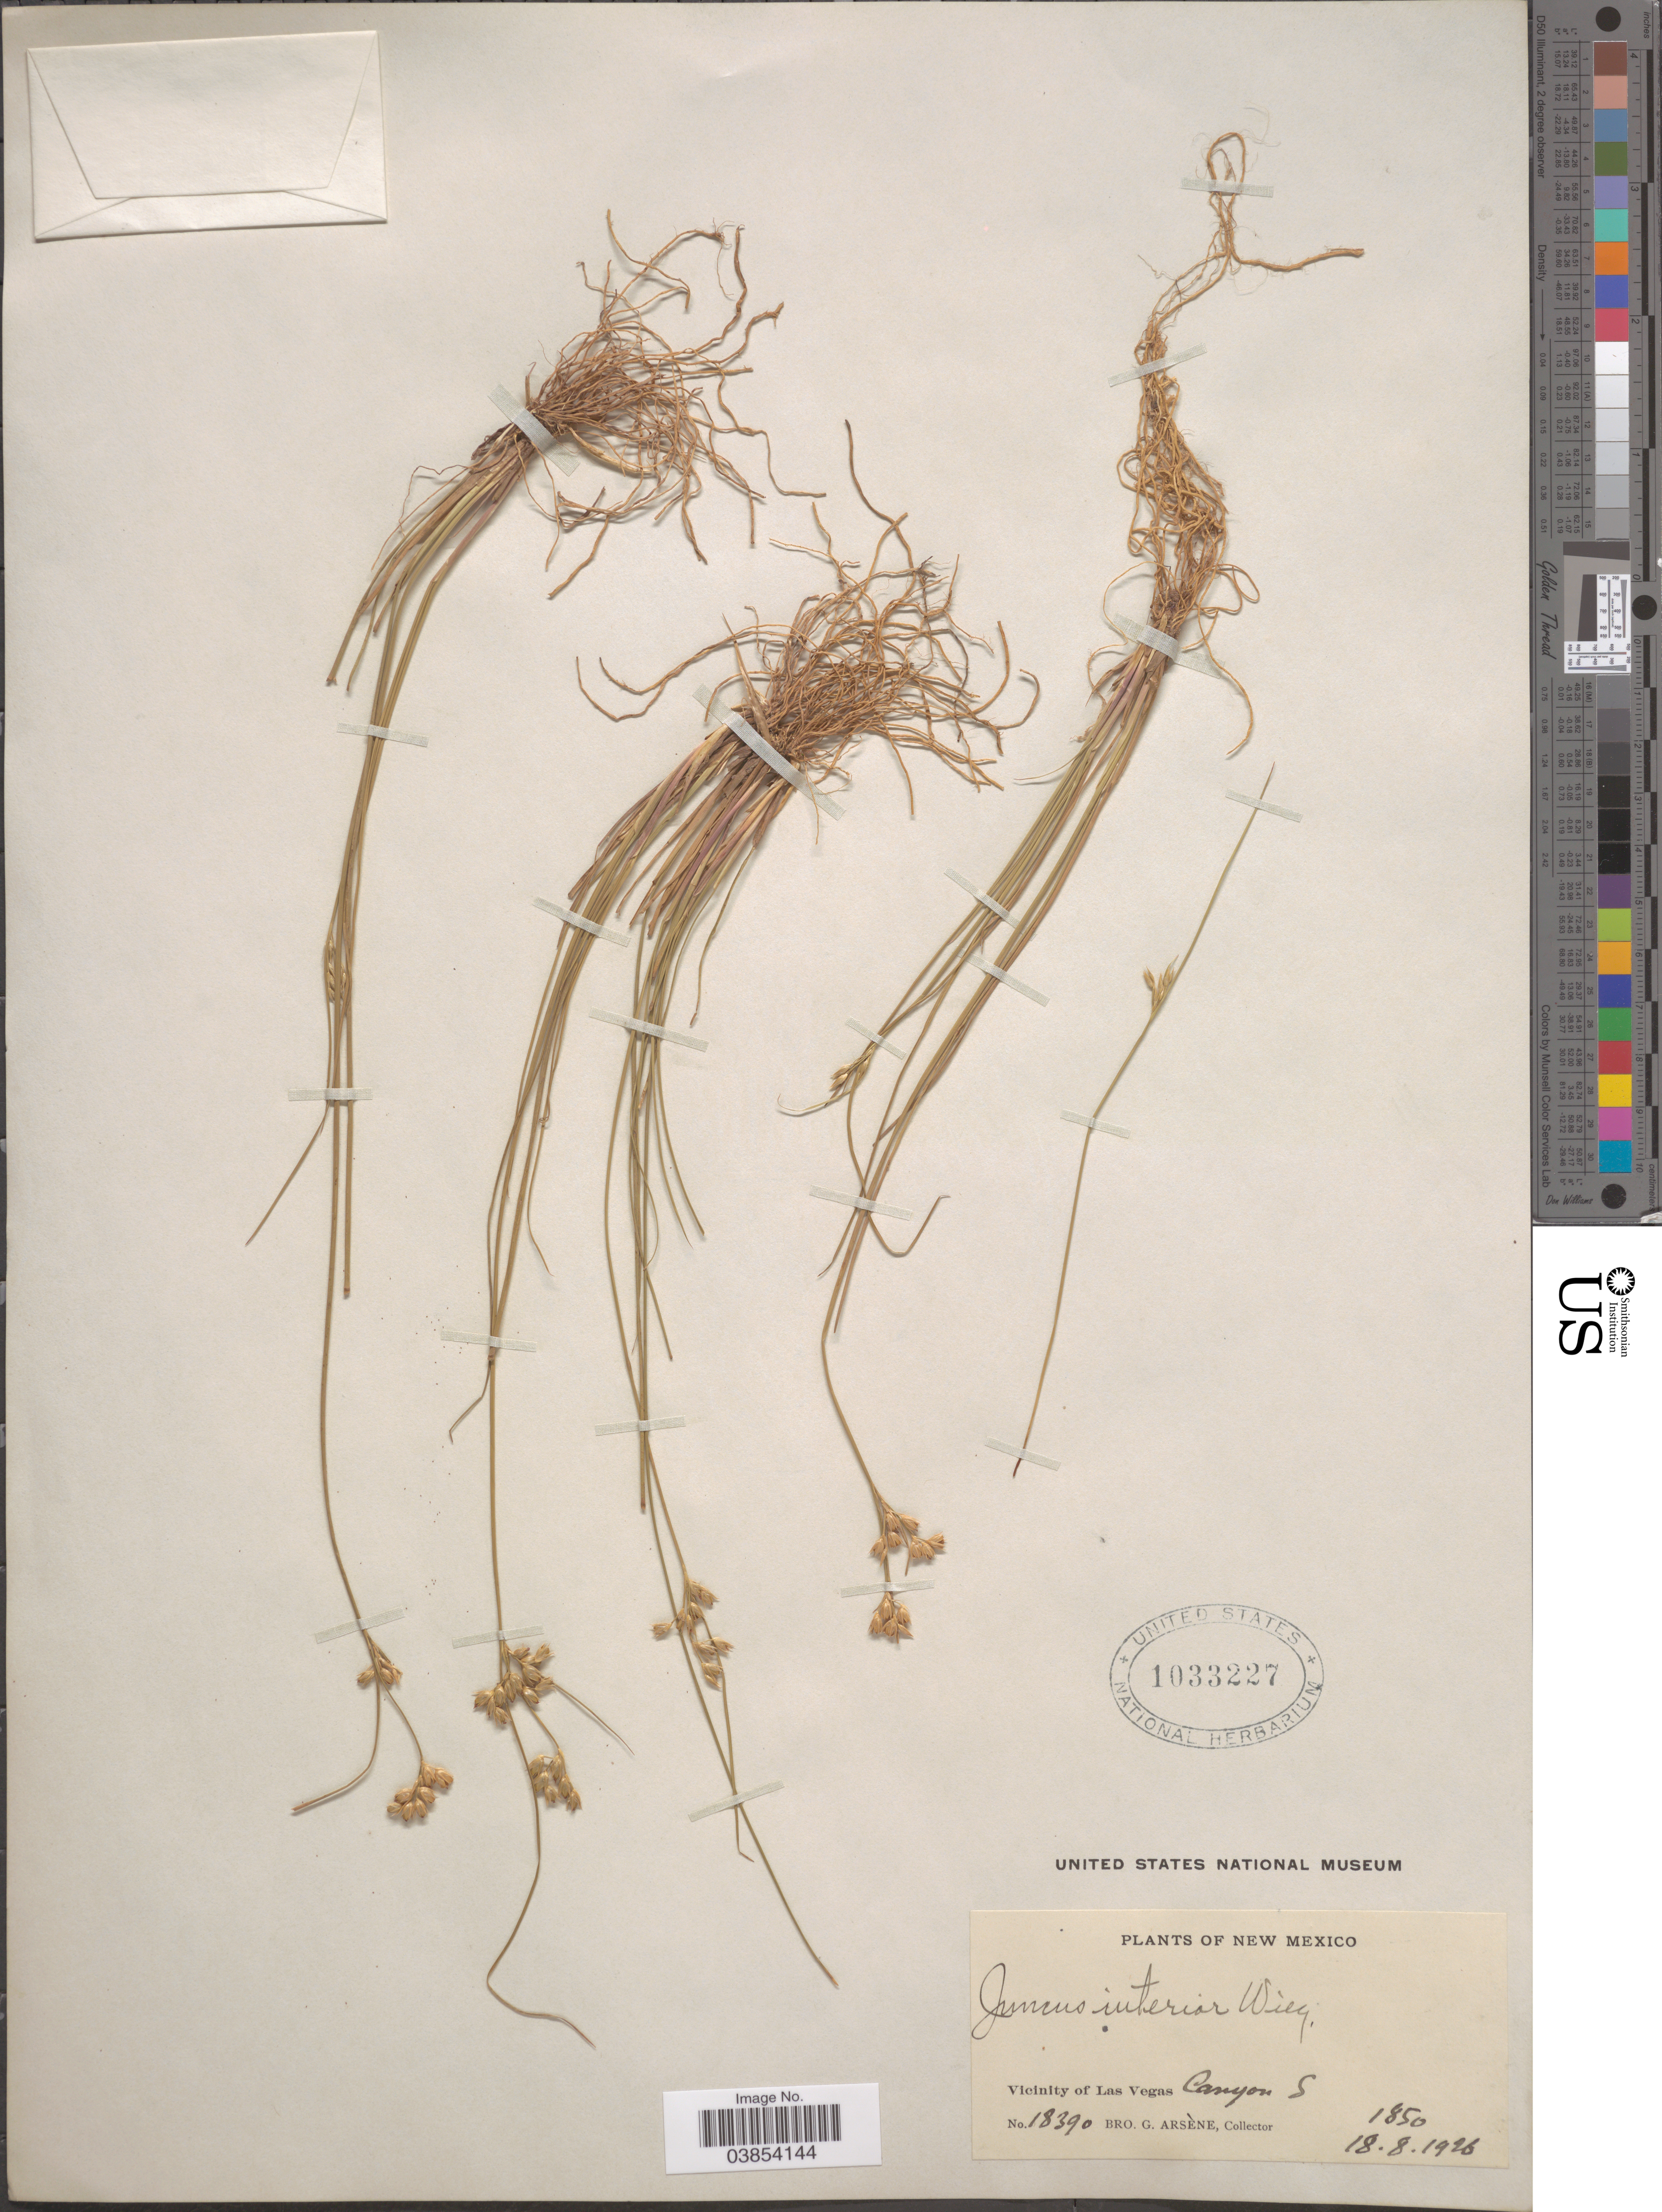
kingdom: Plantae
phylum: Tracheophyta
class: Liliopsida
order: Poales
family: Juncaceae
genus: Juncus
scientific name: Juncus interior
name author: Wiegand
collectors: Bro. G. Arsène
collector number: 18390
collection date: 1926-08-18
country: United States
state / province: New Mexico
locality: Vicinity of Las Vegas. Canyon S.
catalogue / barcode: US 1033227